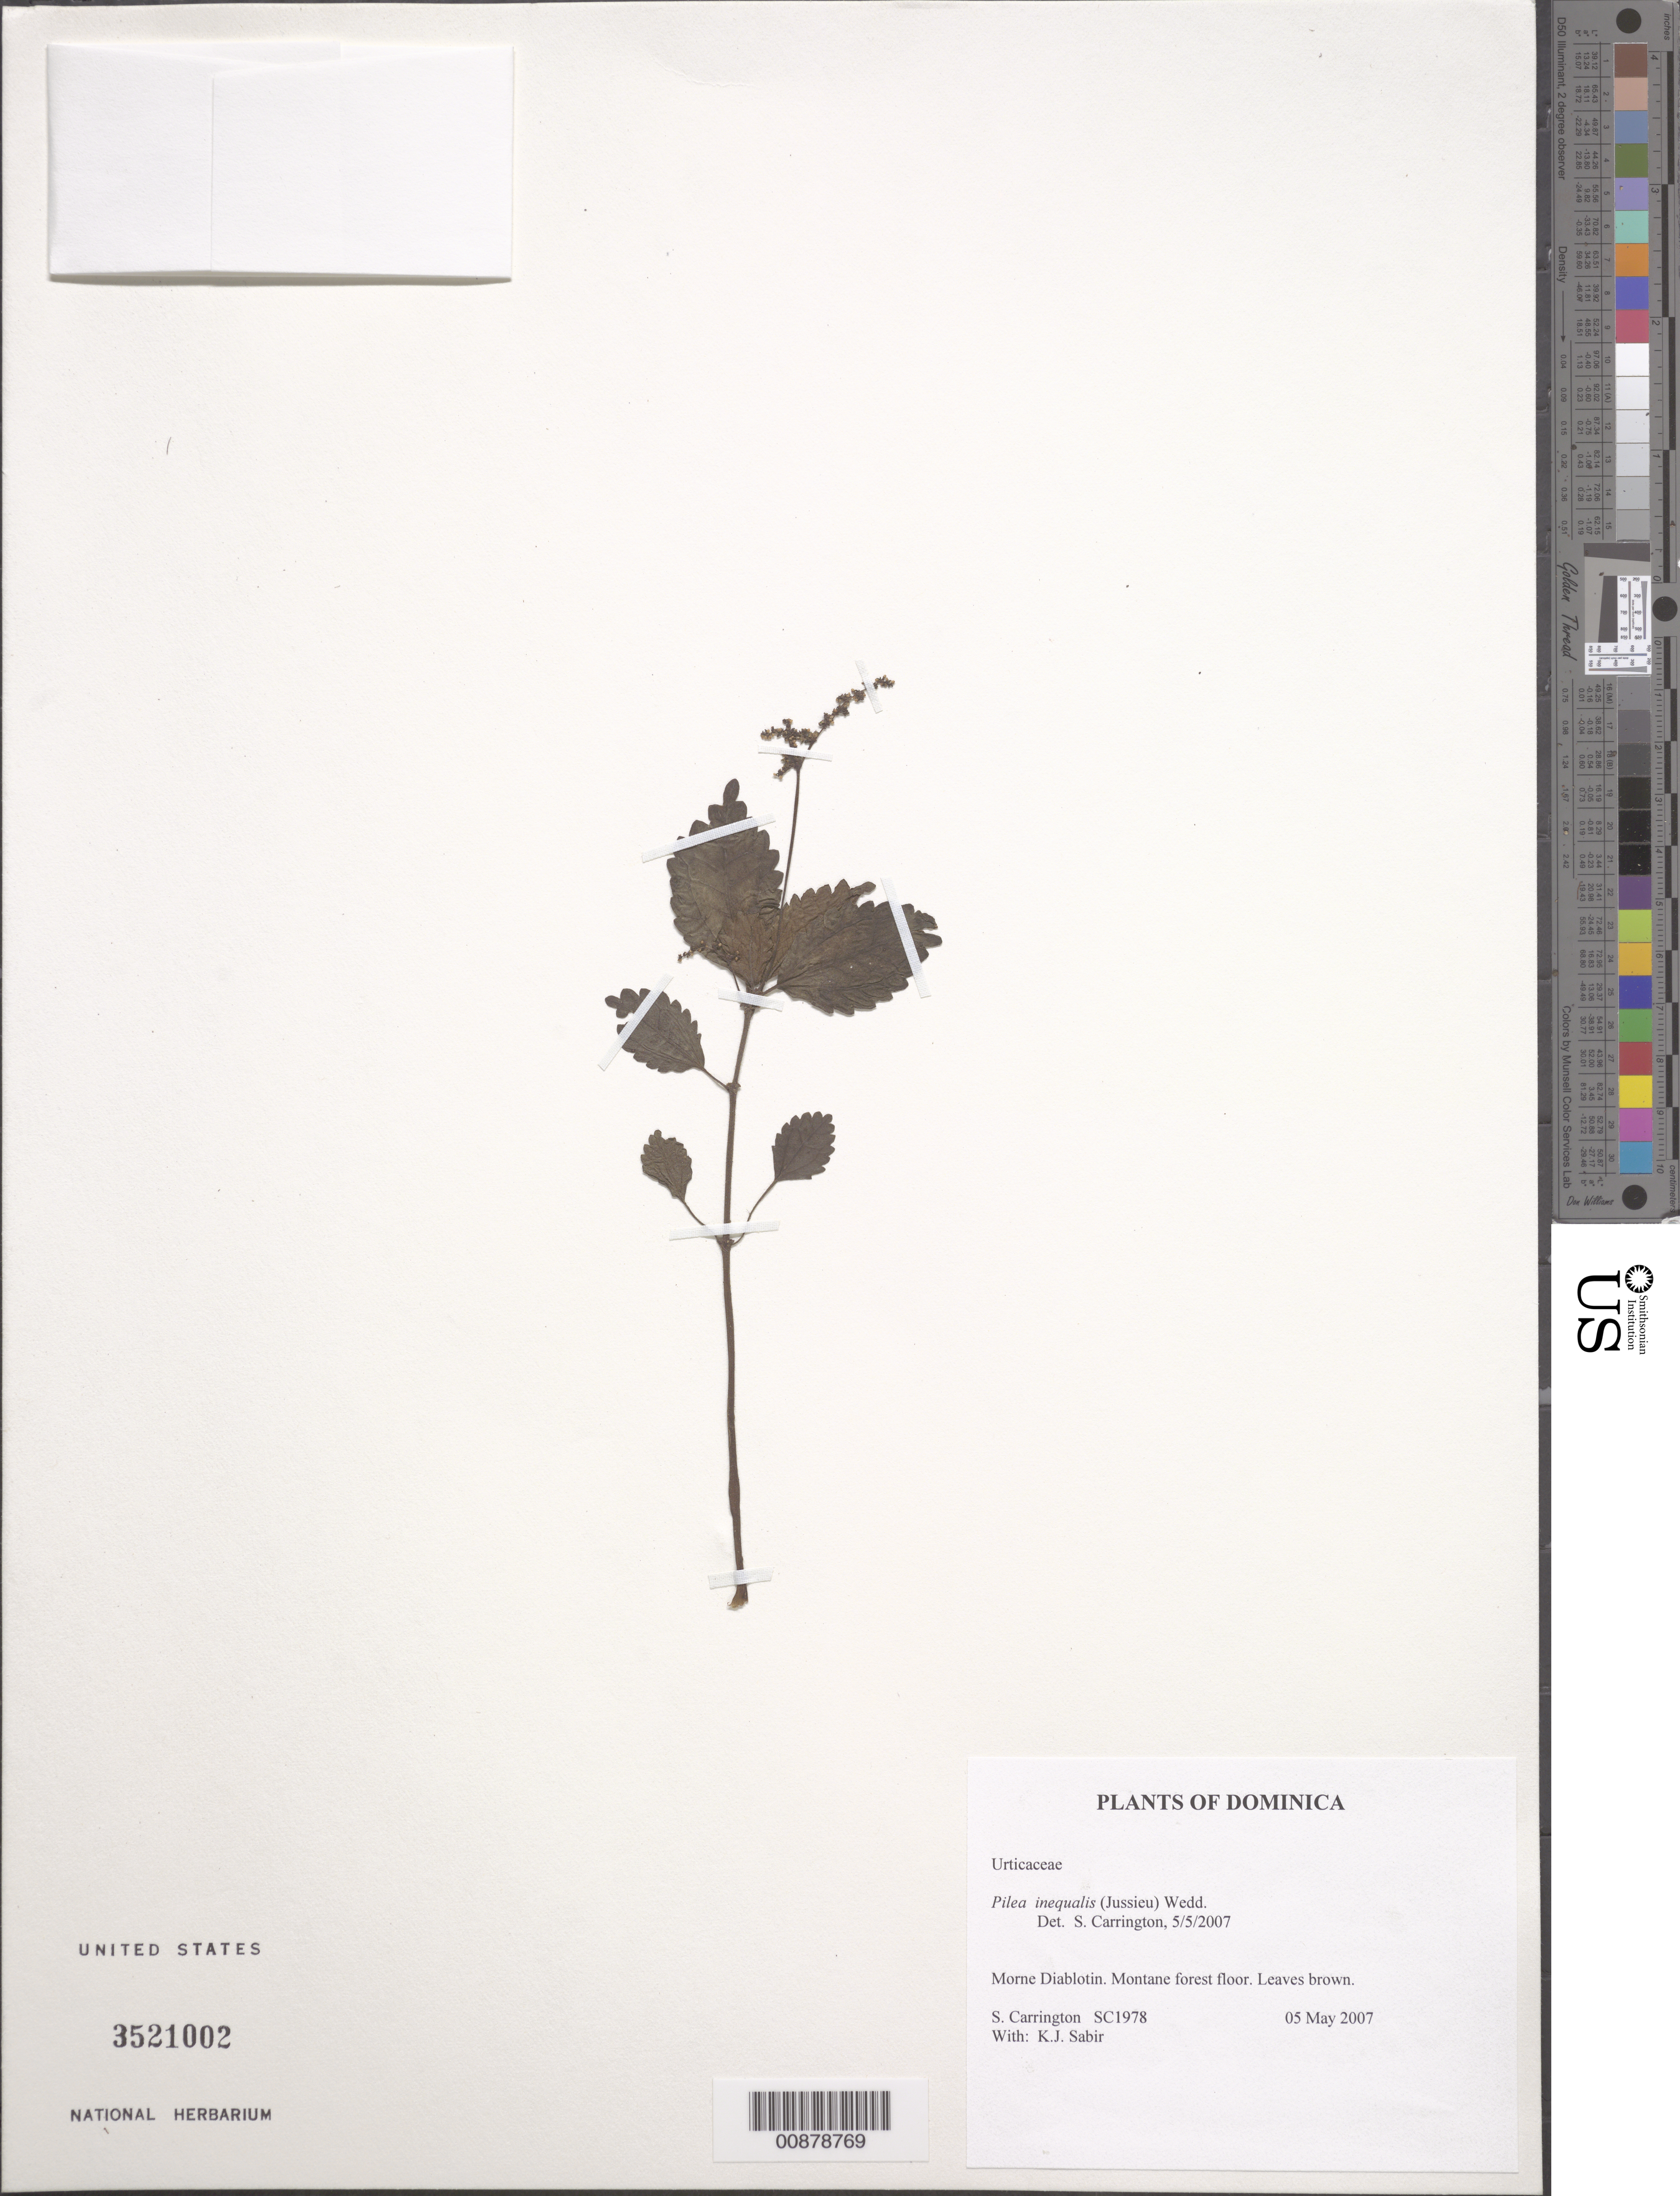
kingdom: Plantae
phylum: Tracheophyta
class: Magnoliopsida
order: Rosales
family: Urticaceae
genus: Pilea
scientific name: Pilea inaequalis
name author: (Juss. ex Poir.) Wedd.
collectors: C. M. S. Carrington & K. Sabir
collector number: SC 1978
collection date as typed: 05 May 2007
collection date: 2007-05-05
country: Dominica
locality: Morne Diablotin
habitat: Montane forest floor.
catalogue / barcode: US 3521002